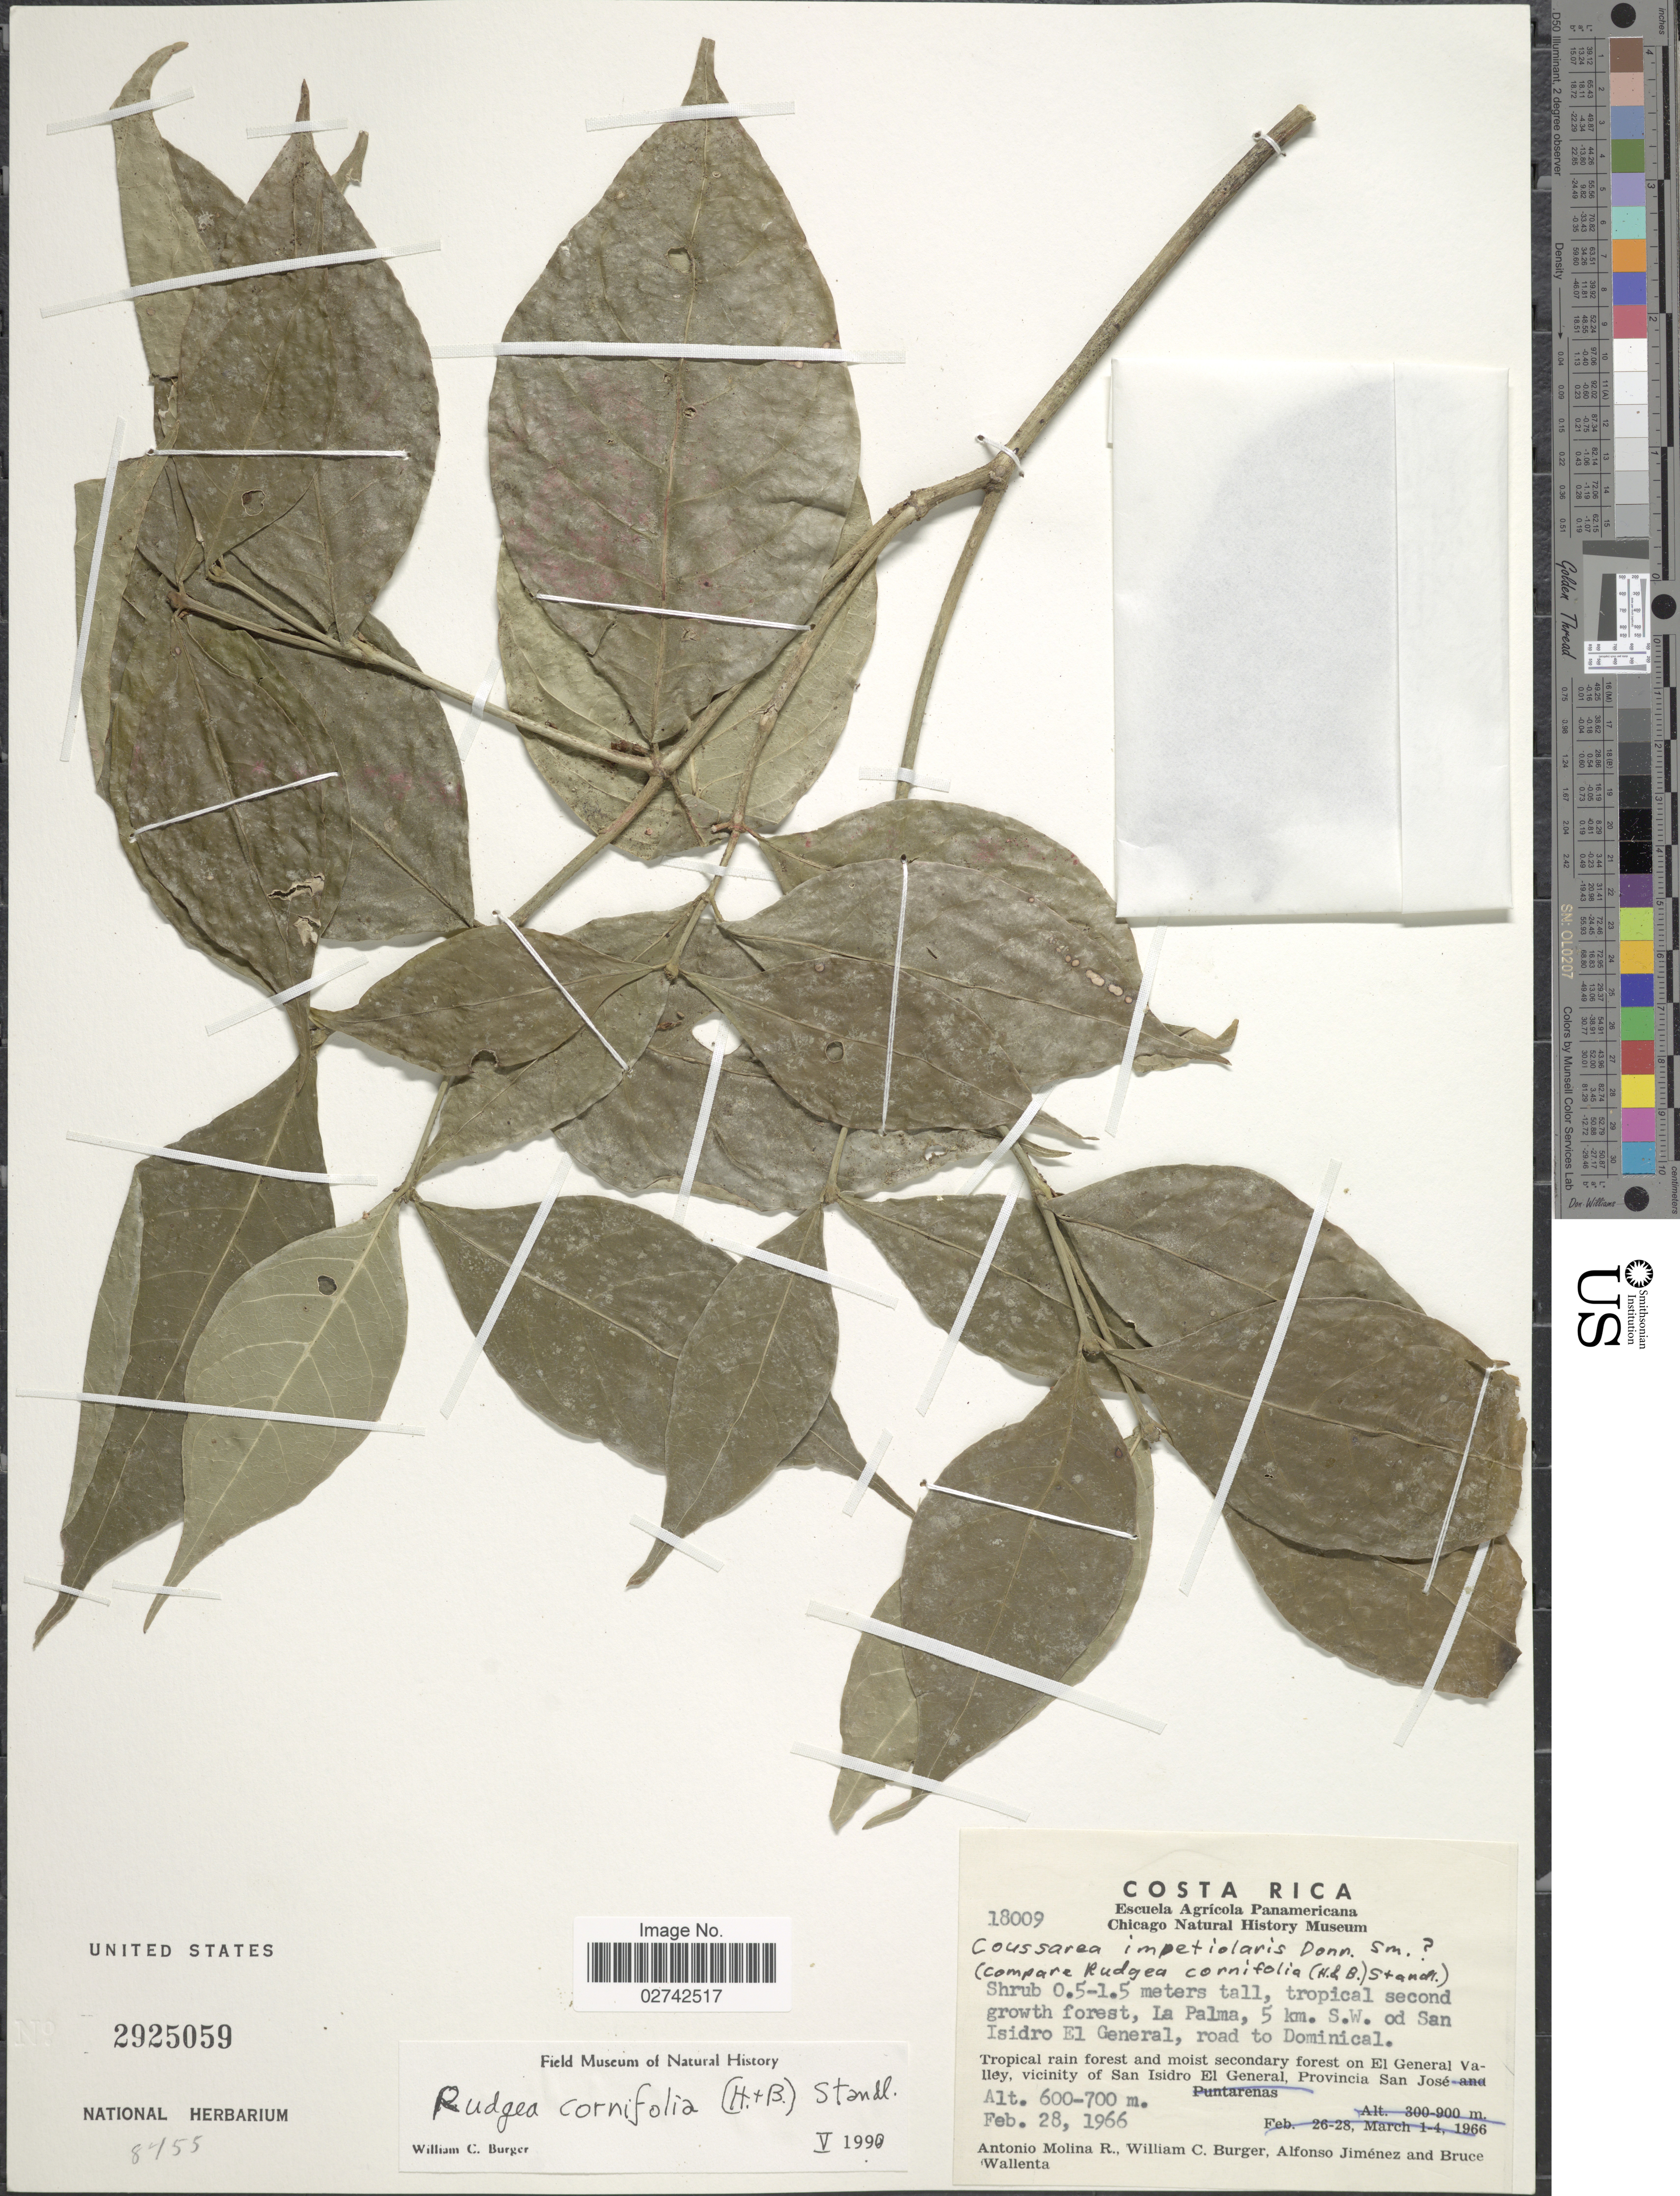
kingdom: Plantae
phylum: Tracheophyta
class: Magnoliopsida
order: Gentianales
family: Rubiaceae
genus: Rudgea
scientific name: Rudgea cornifolia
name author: (Kunth) Standl.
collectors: A. Molina R., W. Burger, A. Jiménez & B. Wallenta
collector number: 18009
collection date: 1966-02-28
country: Costa Rica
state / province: San José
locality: La Palma, 5 km. S.W. of San Isidro El General, road to Dominical, Tropical rain forest and moist secondary forest on El General valley, vicinity of San Isidro El General, Provincia San Jose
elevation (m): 600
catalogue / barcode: US 2925059